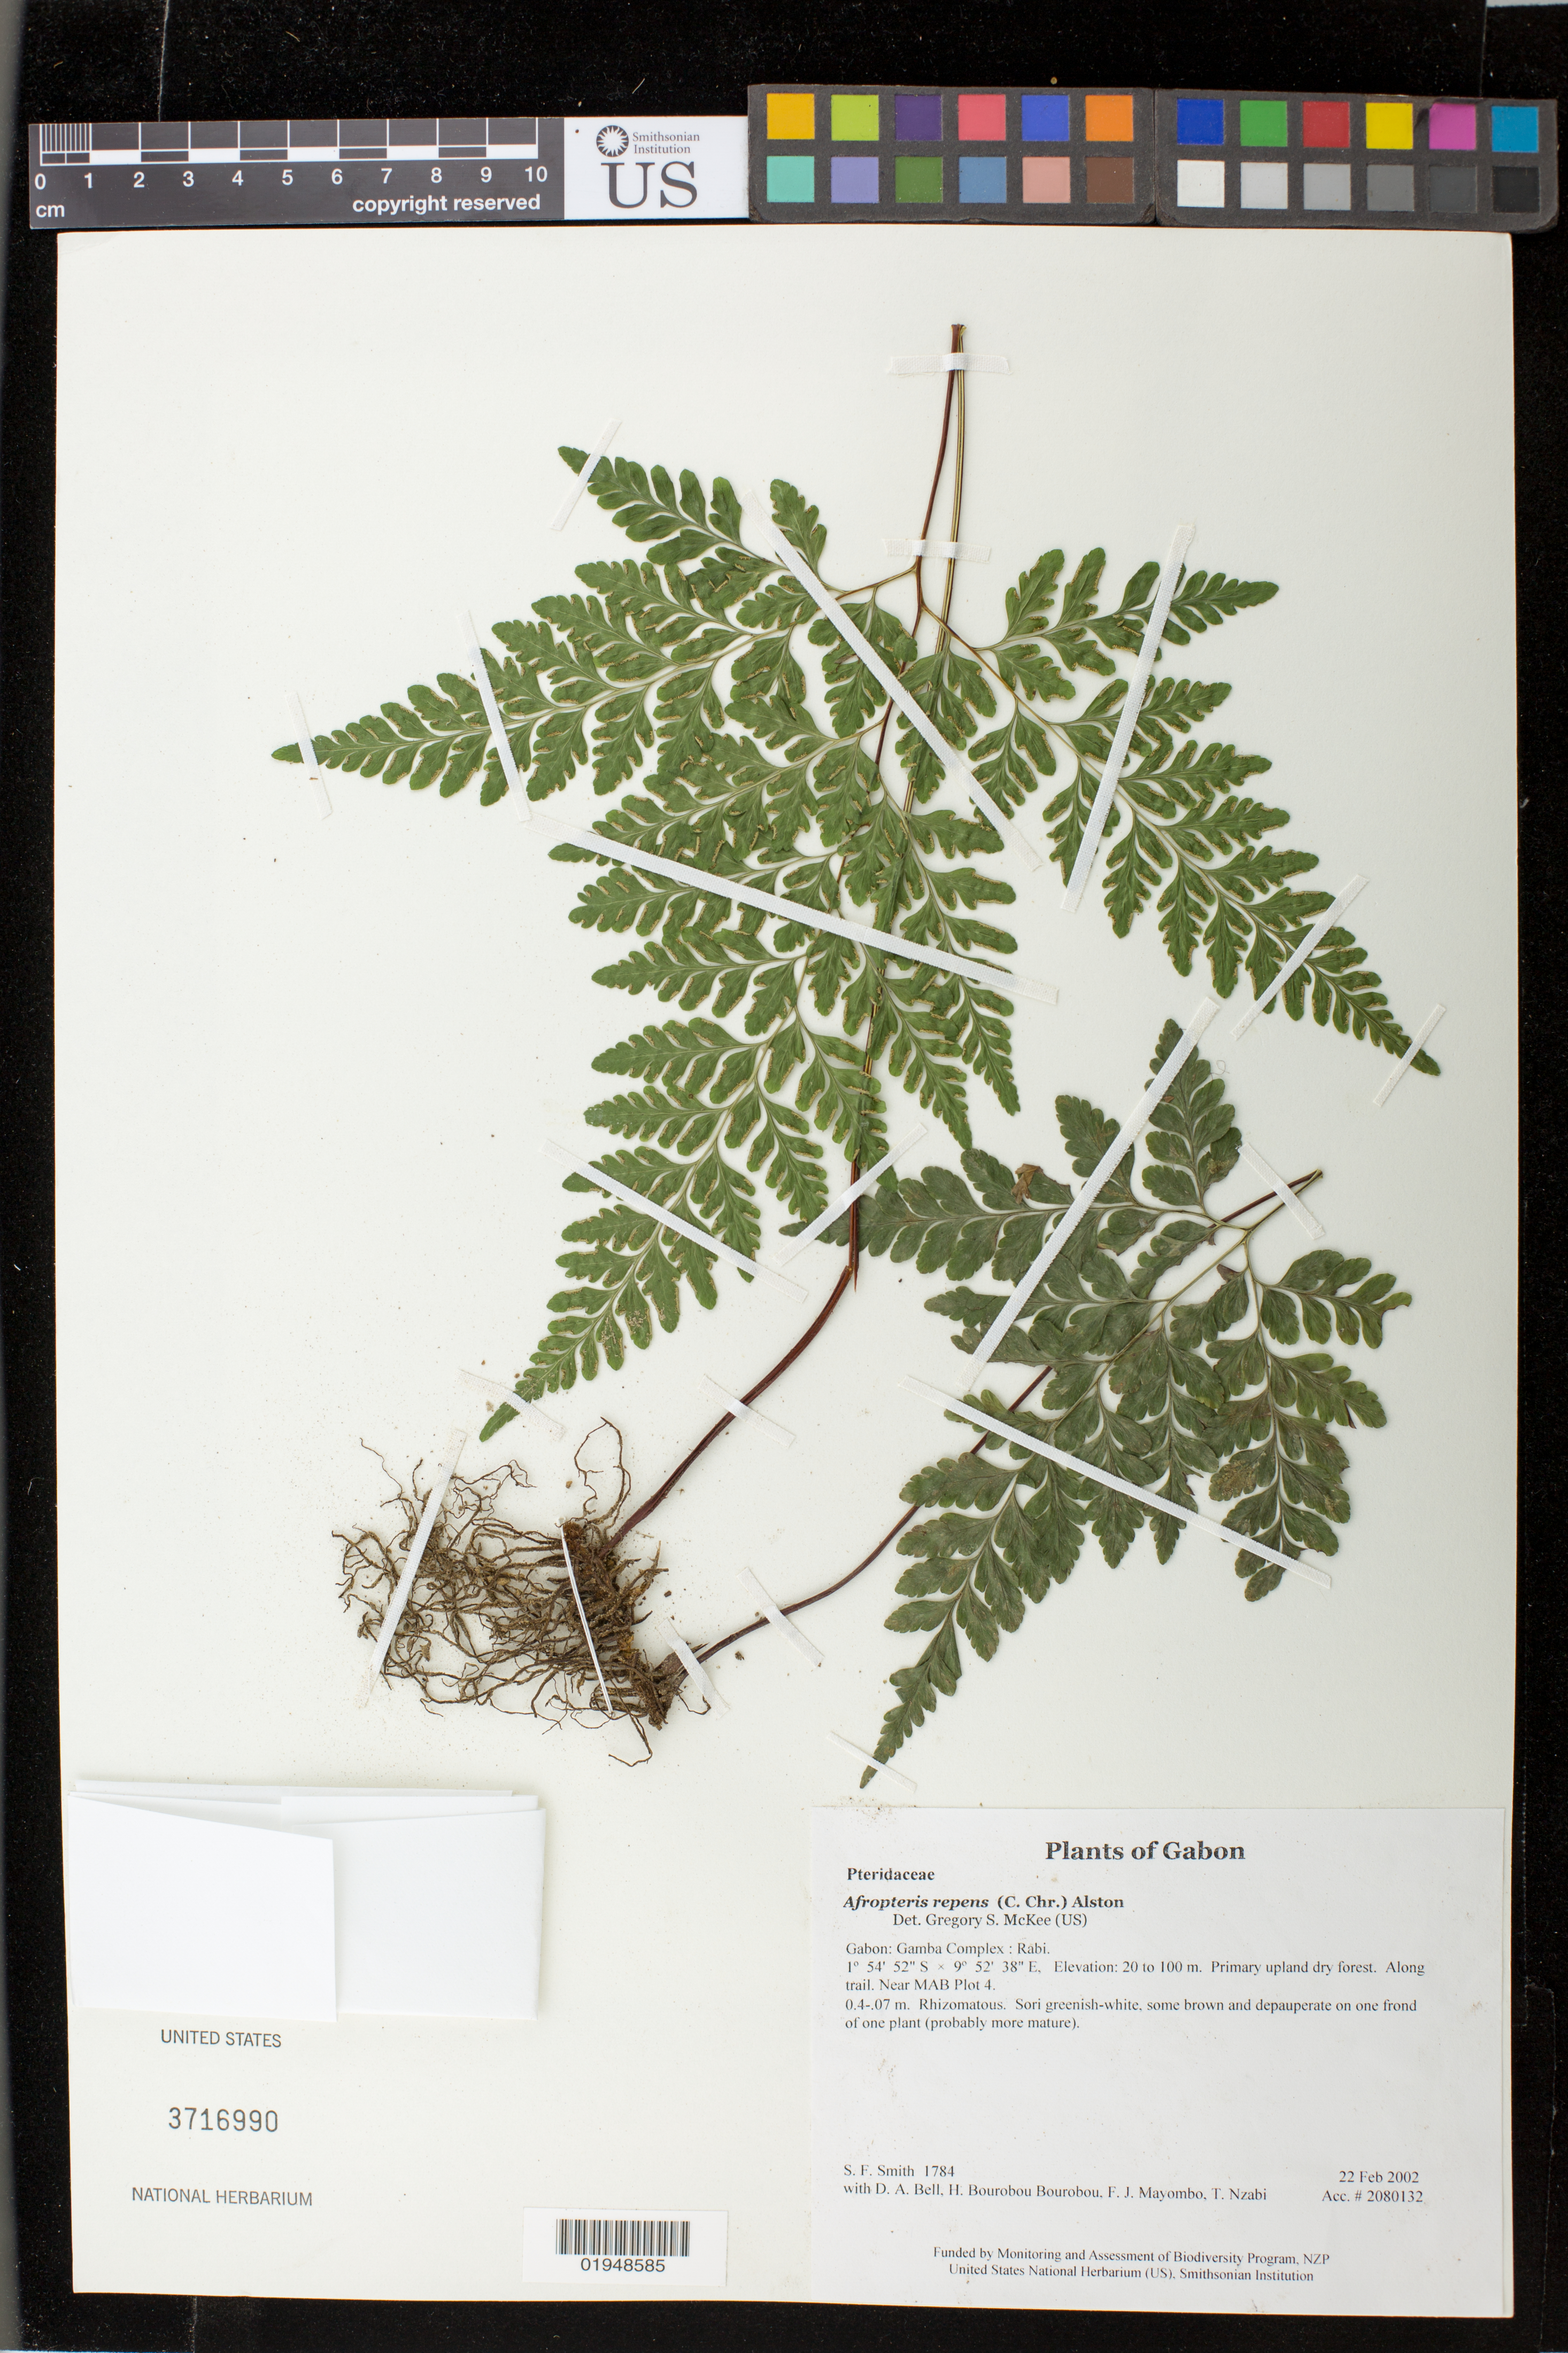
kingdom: Plantae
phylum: Tracheophyta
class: Polypodiopsida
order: Polypodiales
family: Pteridaceae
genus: Pteris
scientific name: Pteris repens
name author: C. Chr.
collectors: S.F. Smith, D. A. Bell, H. Bourobou Bourobou & F. J. Mayombo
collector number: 1784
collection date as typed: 22 Feb 2002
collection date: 2002-02-22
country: Gabon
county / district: Gamba Complex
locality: Rabi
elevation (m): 20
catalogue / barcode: US 3716990